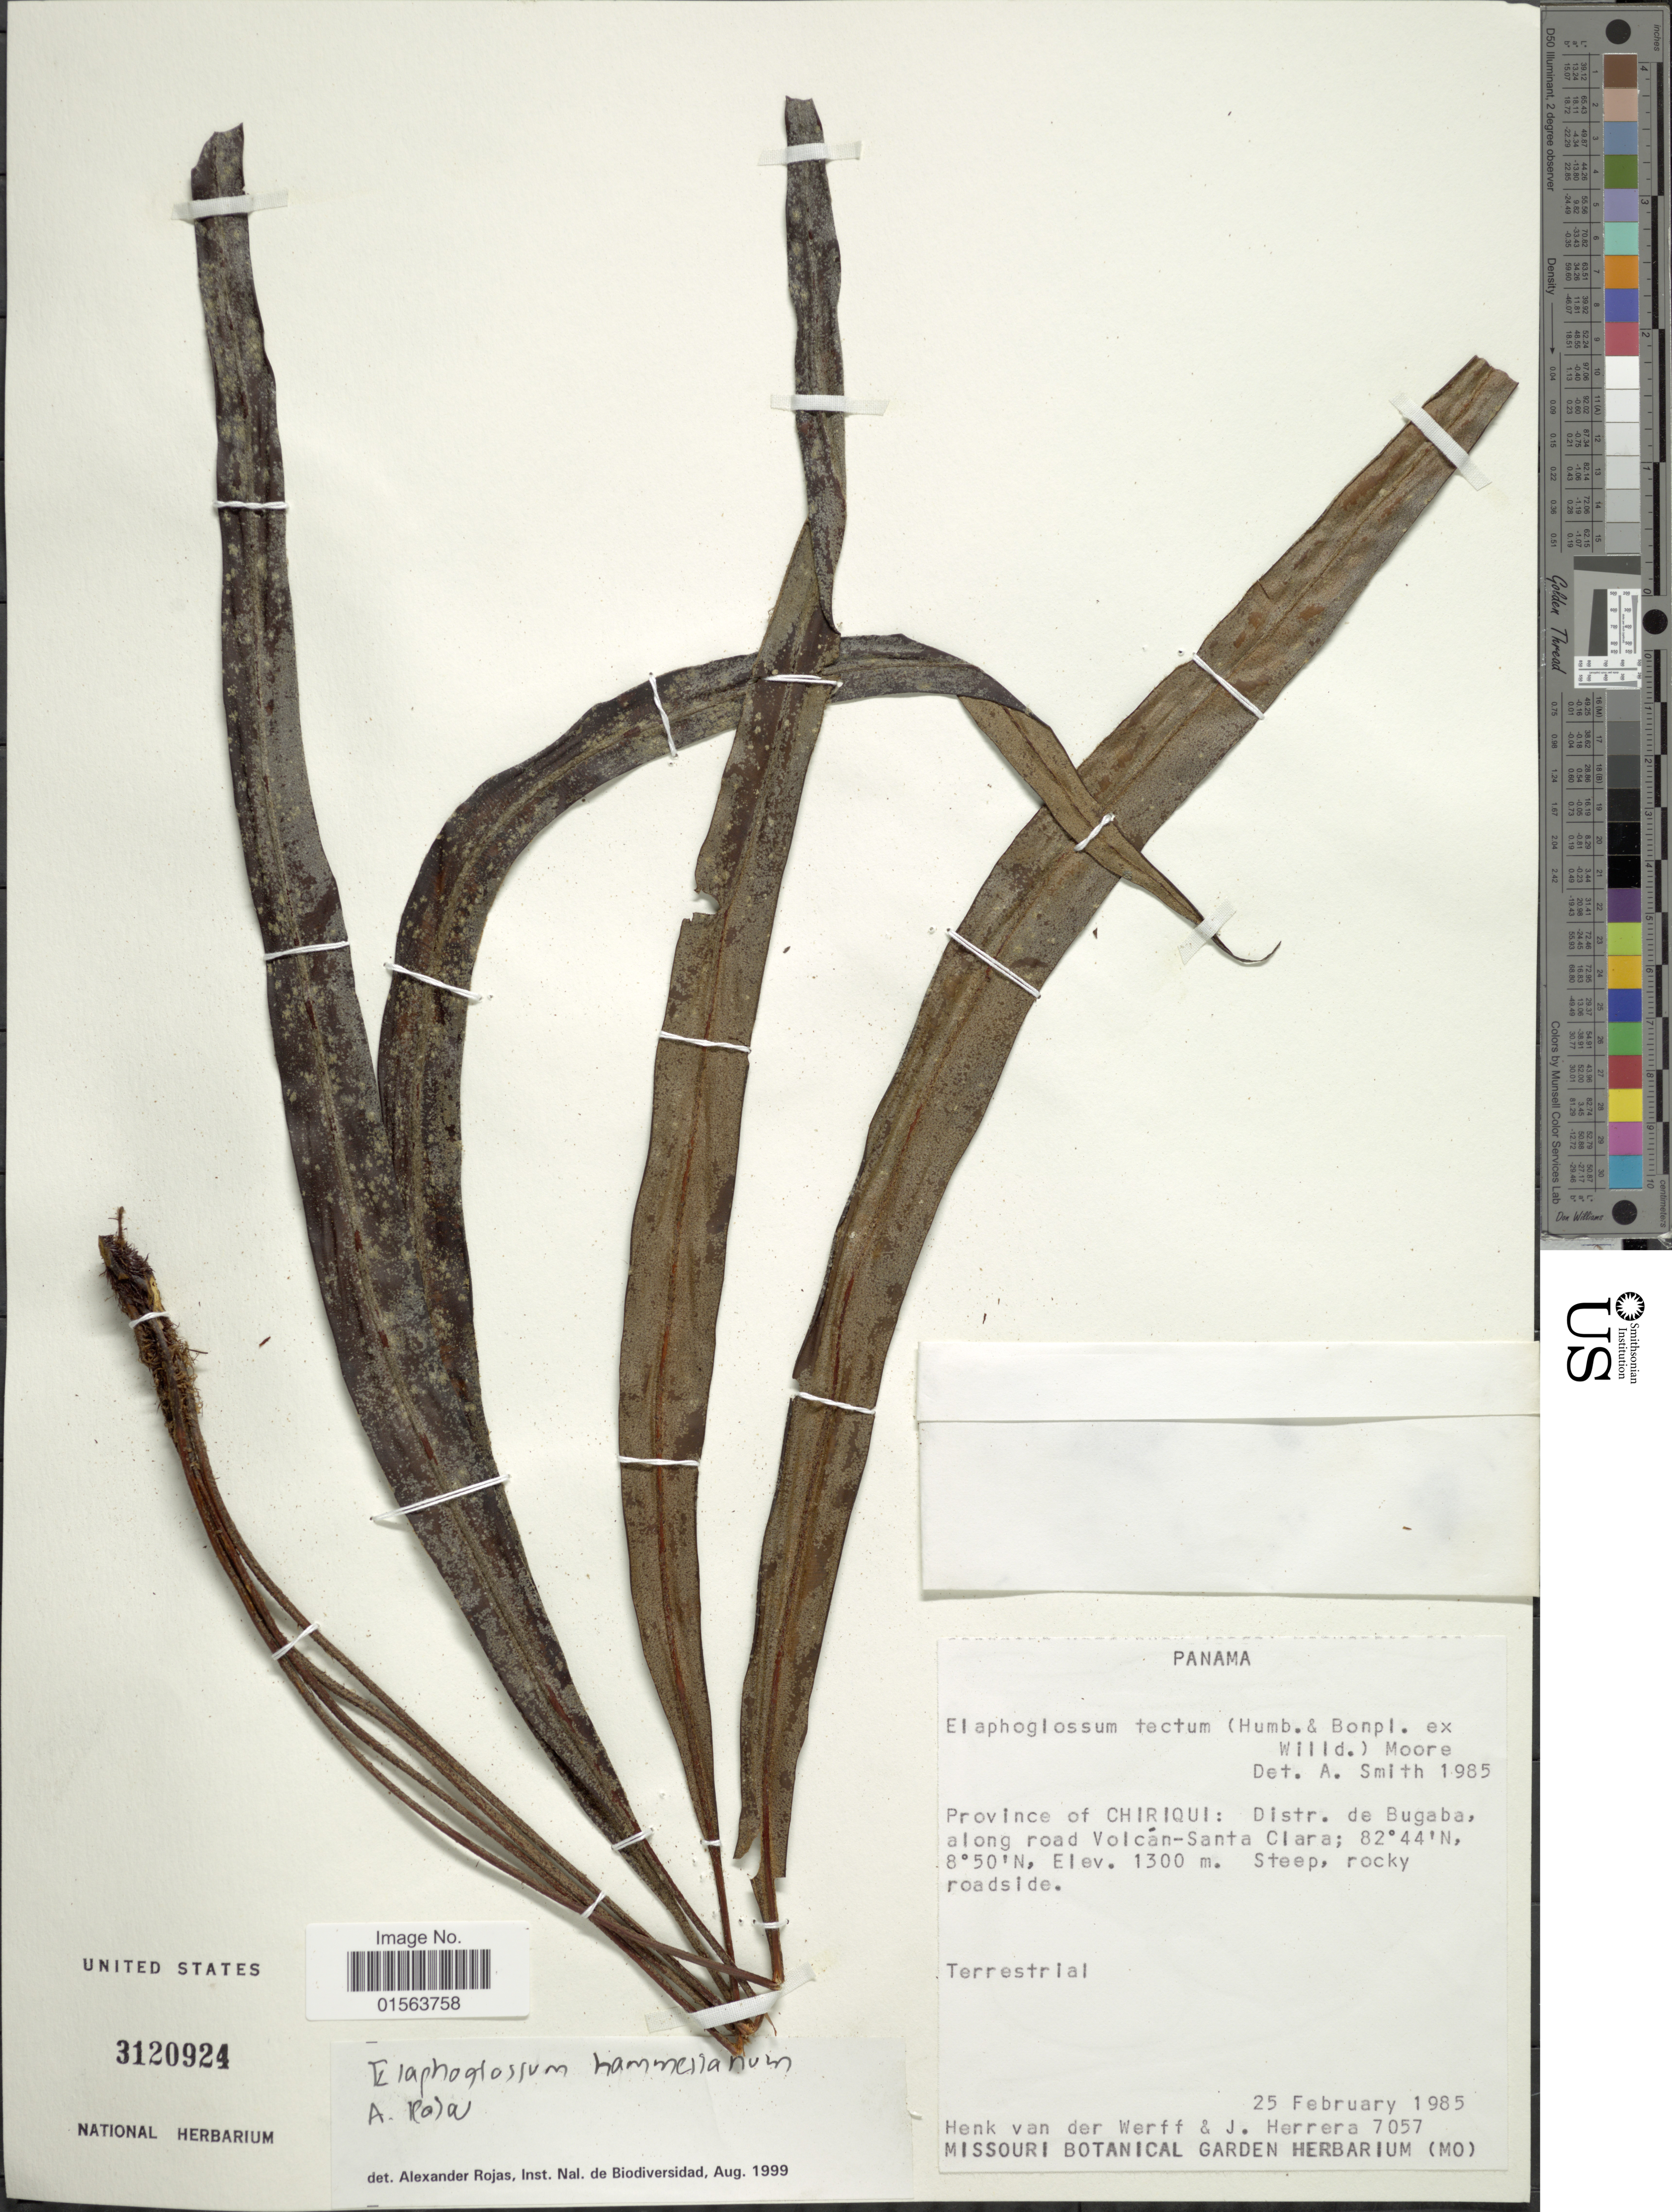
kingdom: Plantae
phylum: Tracheophyta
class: Polypodiopsida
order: Polypodiales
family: Dryopteridaceae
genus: Elaphoglossum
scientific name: Elaphoglossum furfuraceum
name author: (Mett. ex Kuhn) Christ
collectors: H. van der Werff & J. Herrera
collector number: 7057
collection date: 1985-02-25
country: Panama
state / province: Chiriqui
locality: Province of Chiriqui: Distr. de Bugaba, along road Volcan-Santa Clara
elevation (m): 1300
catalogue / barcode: US 3120924